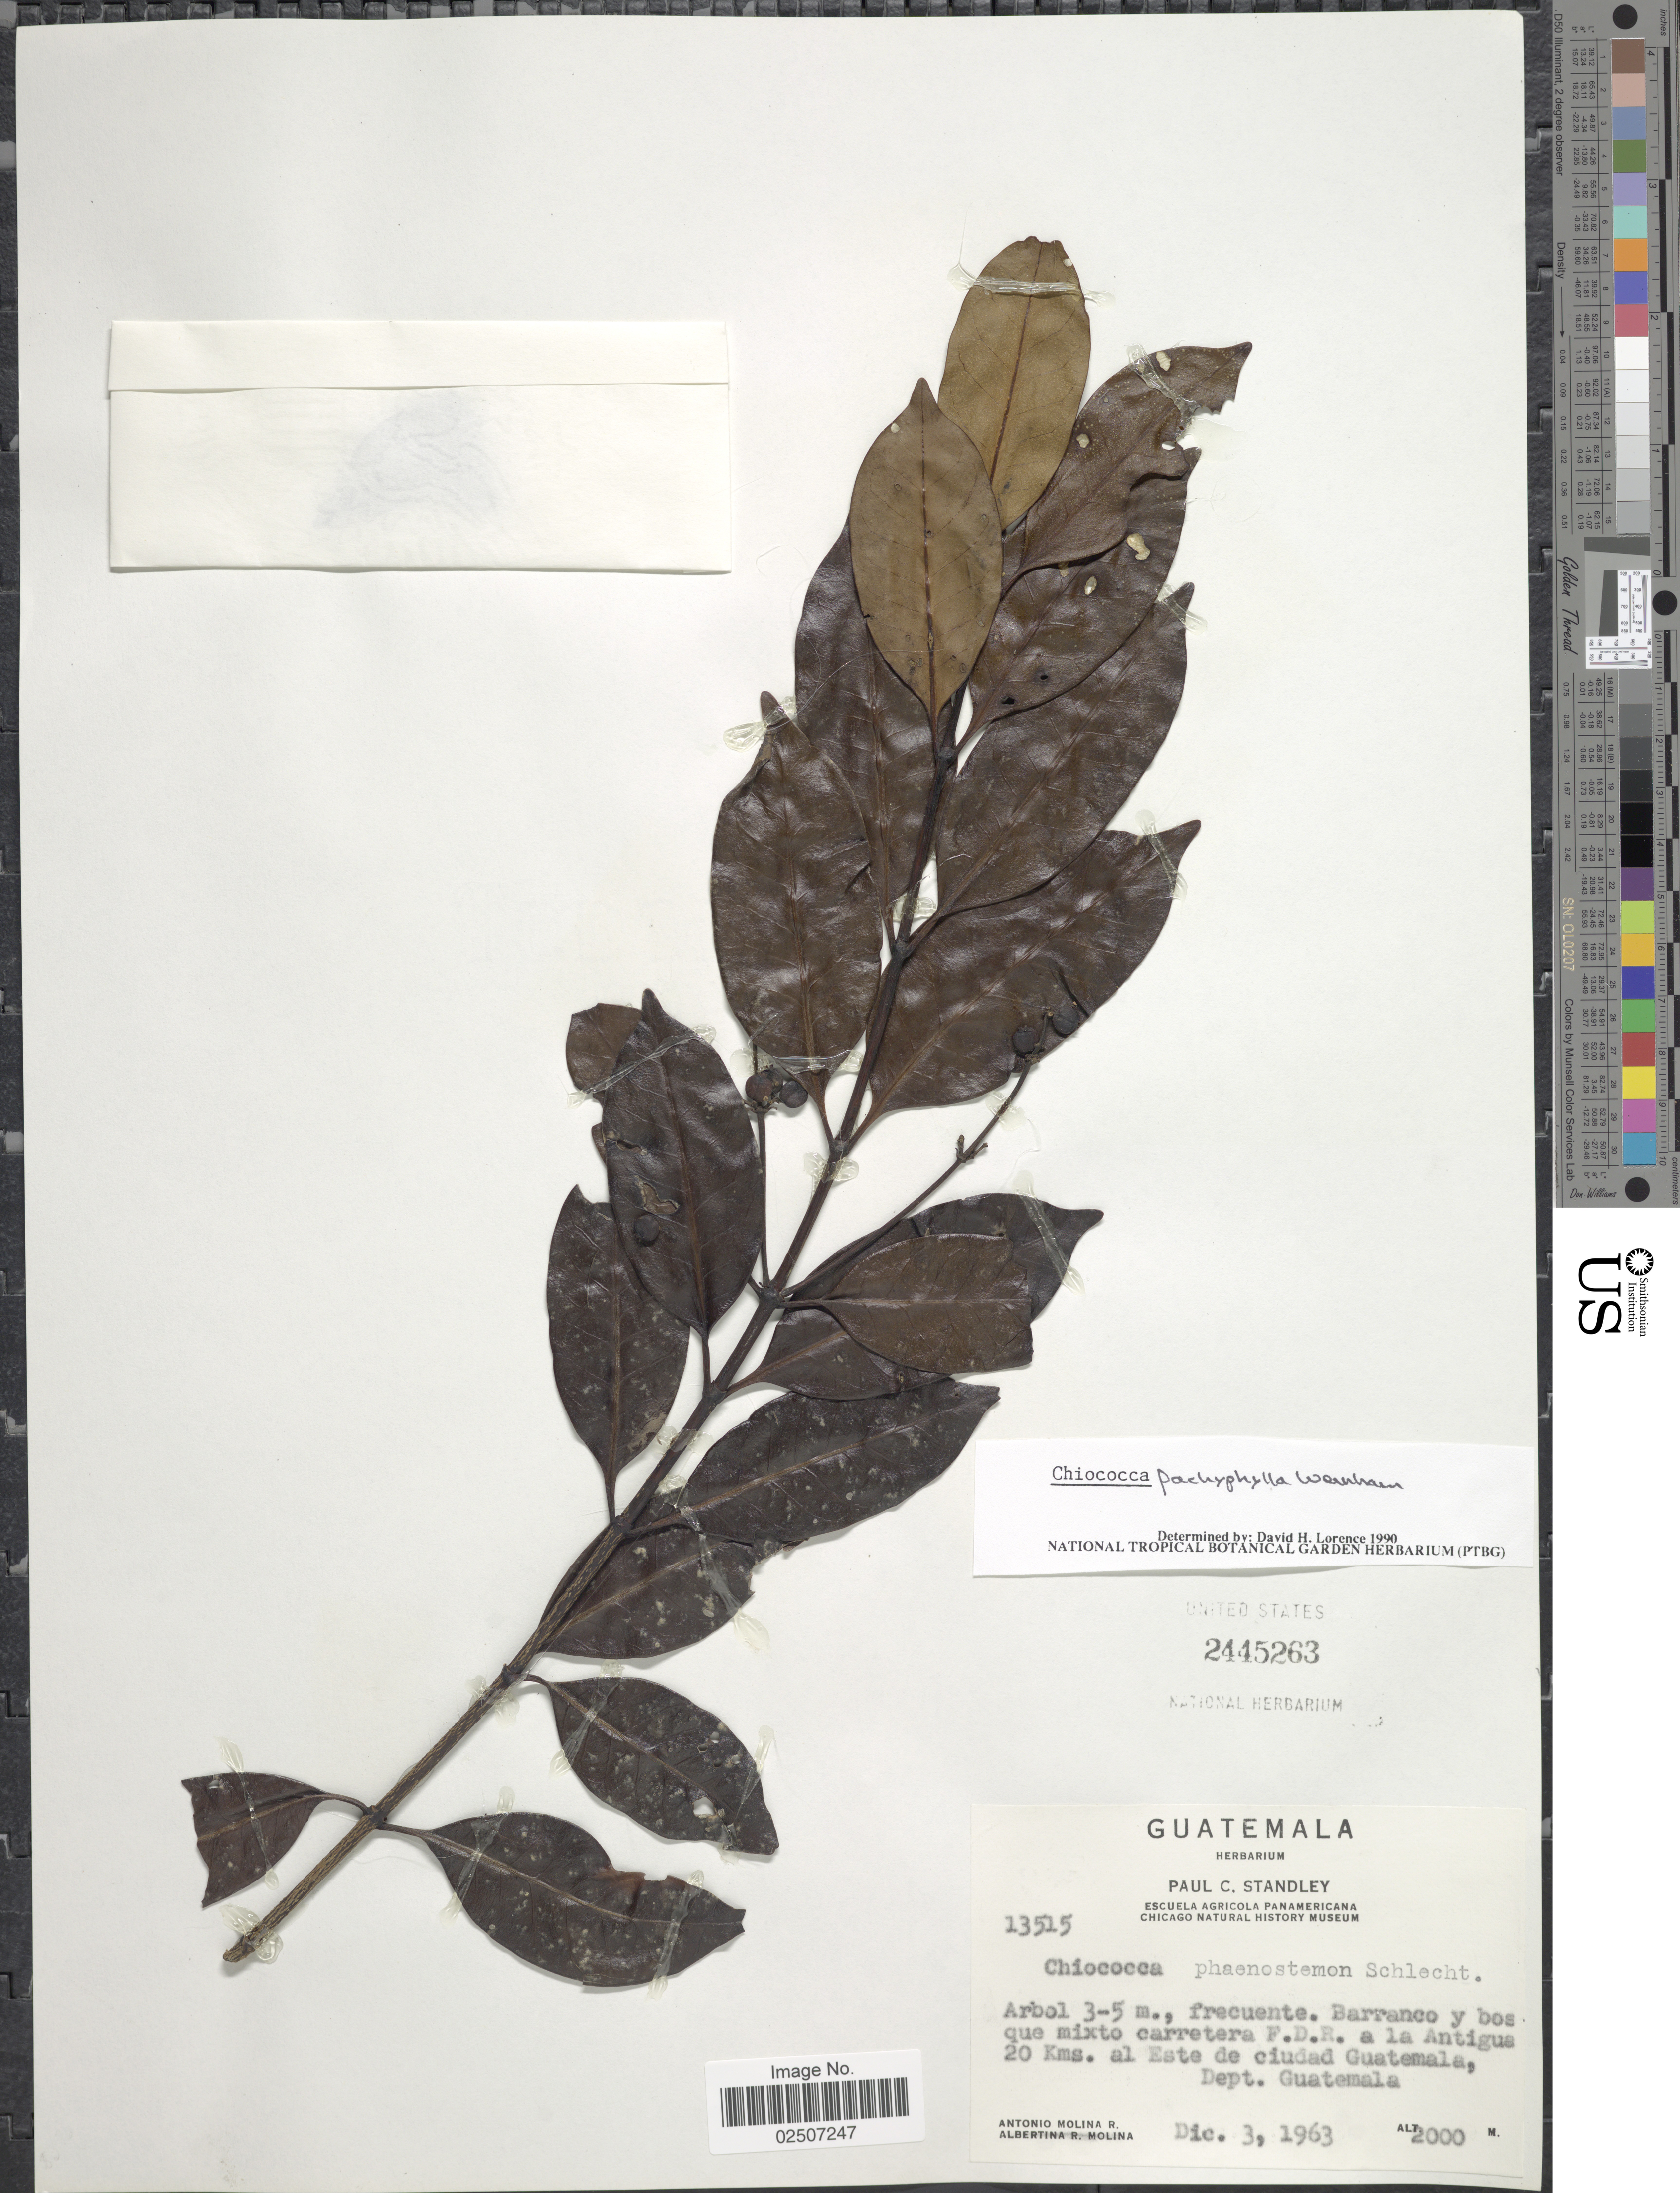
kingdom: Plantae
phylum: Tracheophyta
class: Magnoliopsida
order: Gentianales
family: Rubiaceae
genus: Chiococca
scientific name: Chiococca pachyphylla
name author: Wernham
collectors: A. Molina R. & A. R. Molina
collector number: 13515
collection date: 1963-12-03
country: Guatemala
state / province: Guatemala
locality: Barranco y bosque mixto carretera F.D.R. a la Antigua 20 kms. al Este de ciudad Guatemala, Dept. Guatemala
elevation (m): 2000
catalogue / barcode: US 2445263